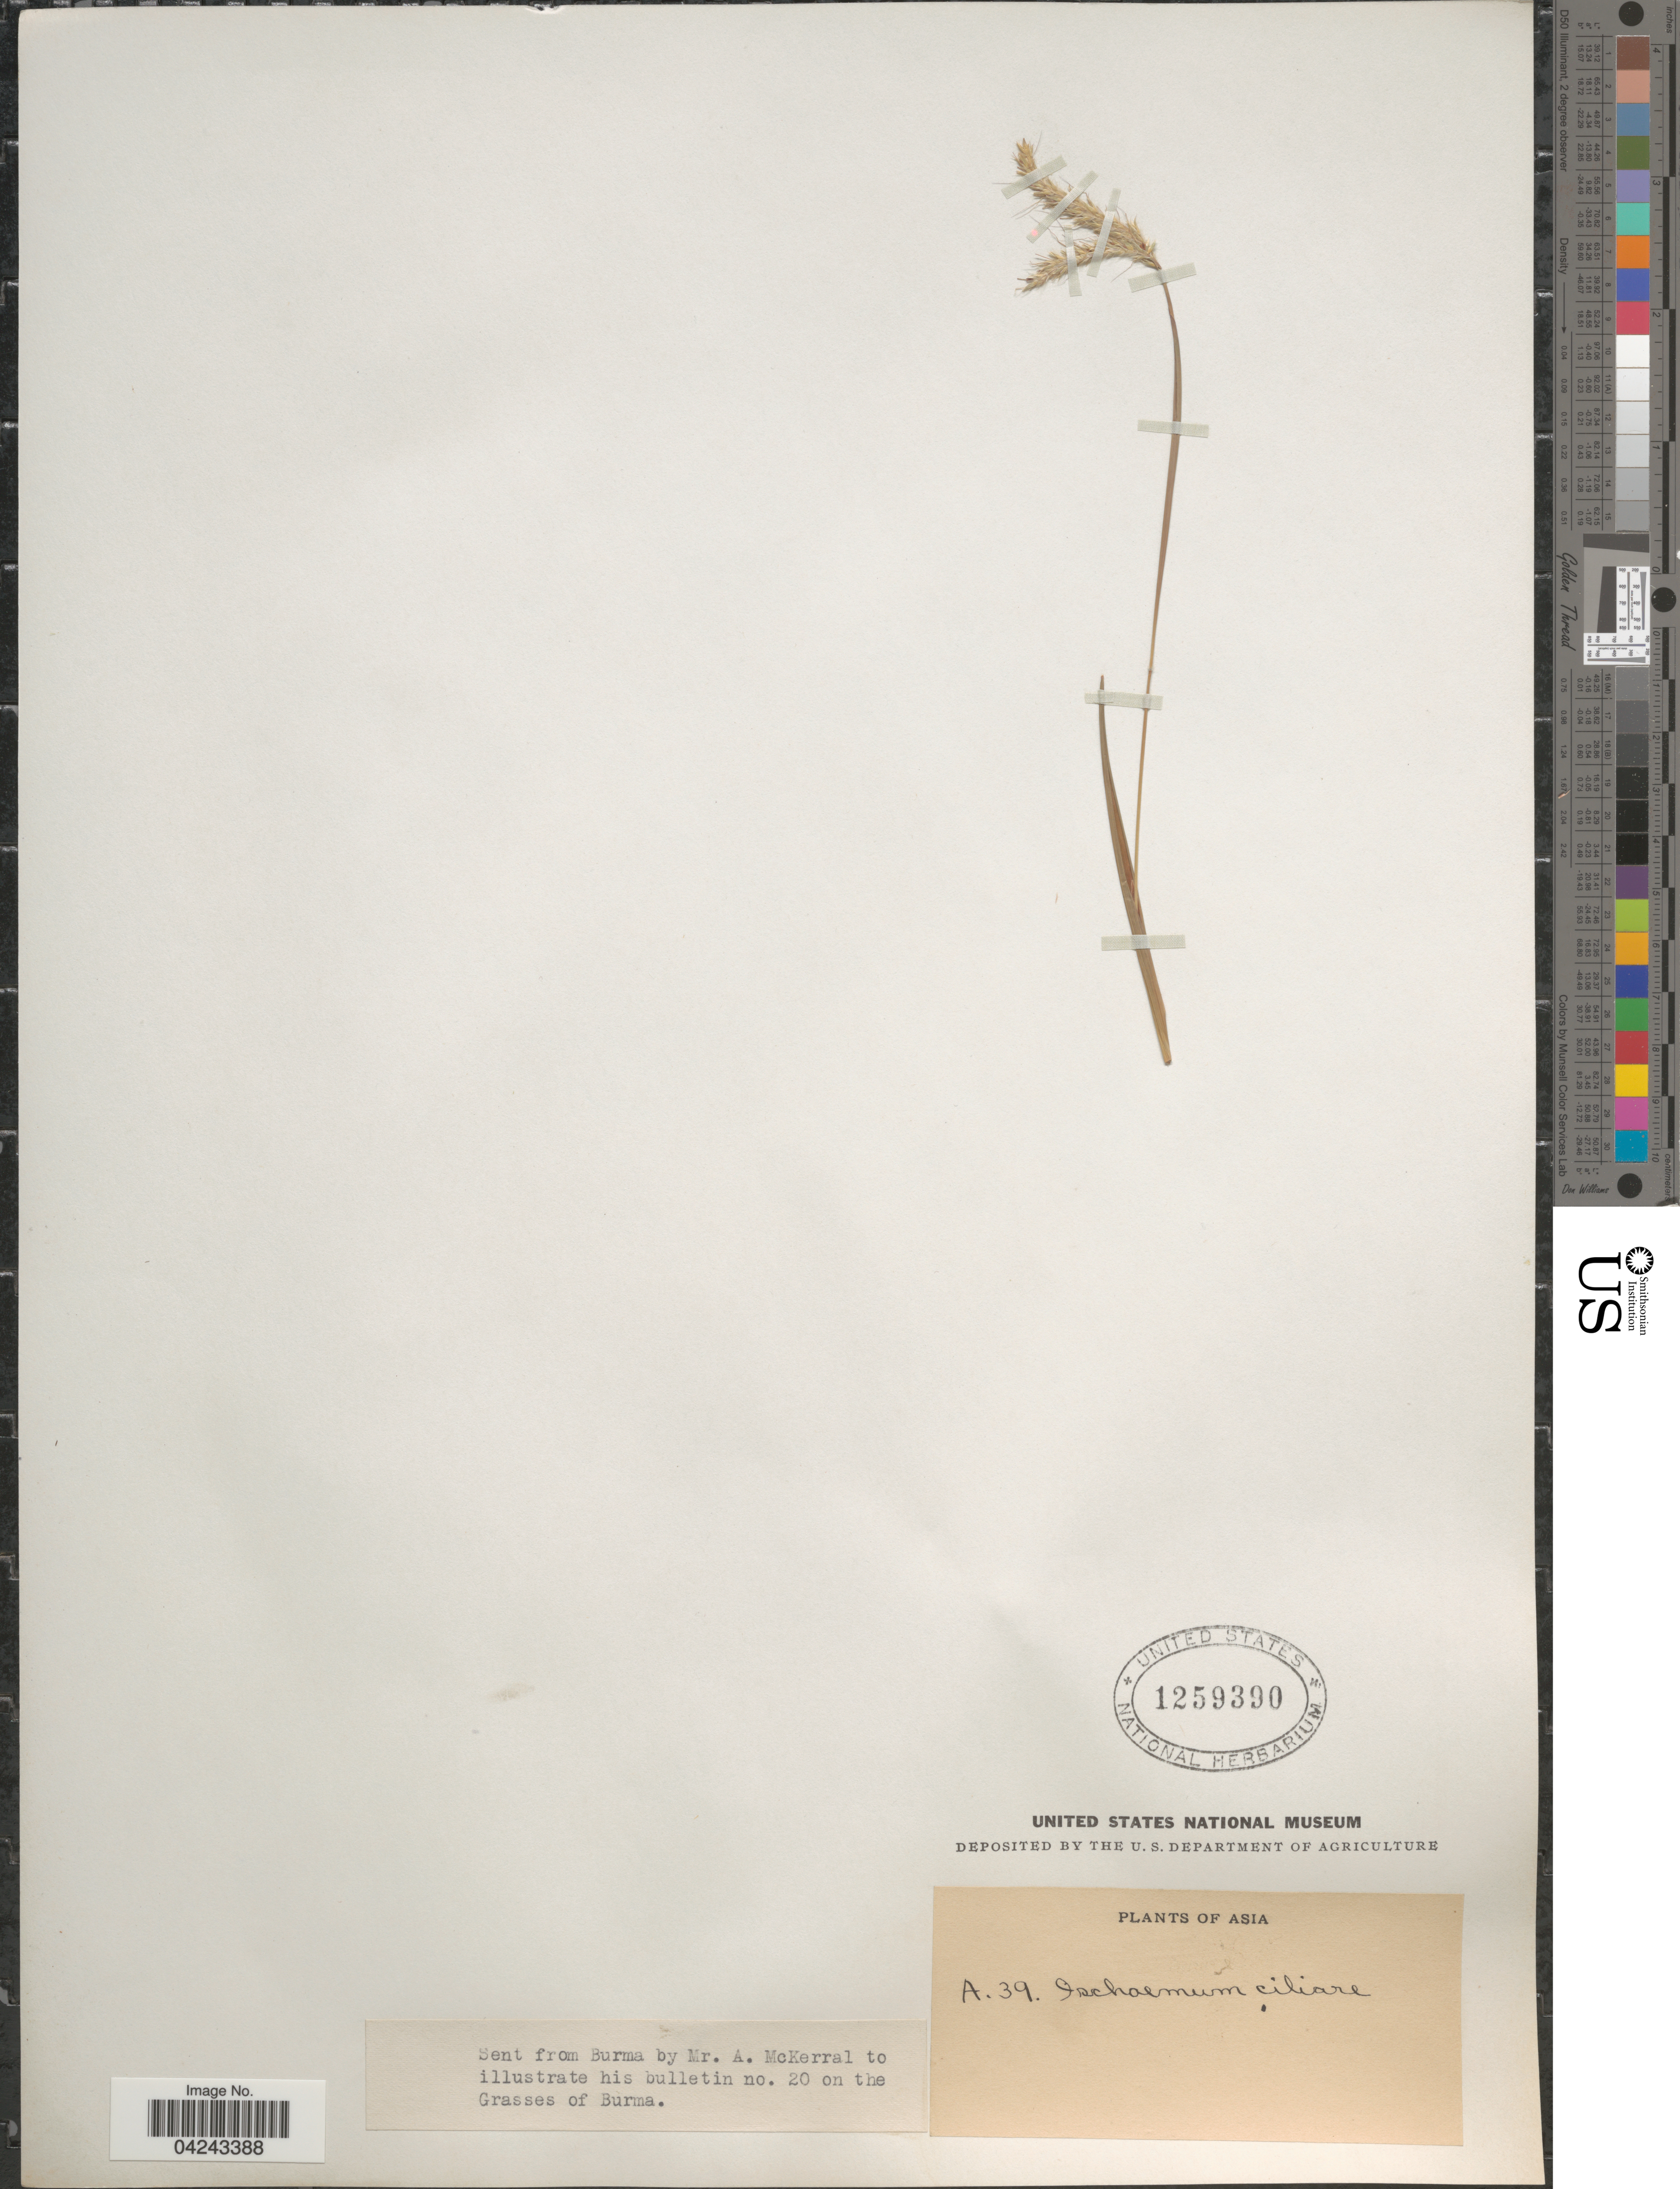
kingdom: Plantae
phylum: Tracheophyta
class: Liliopsida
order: Poales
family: Poaceae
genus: Ischaemum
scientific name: Ischaemum ciliare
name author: Retz.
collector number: A39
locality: Asia.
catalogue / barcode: US 1259390